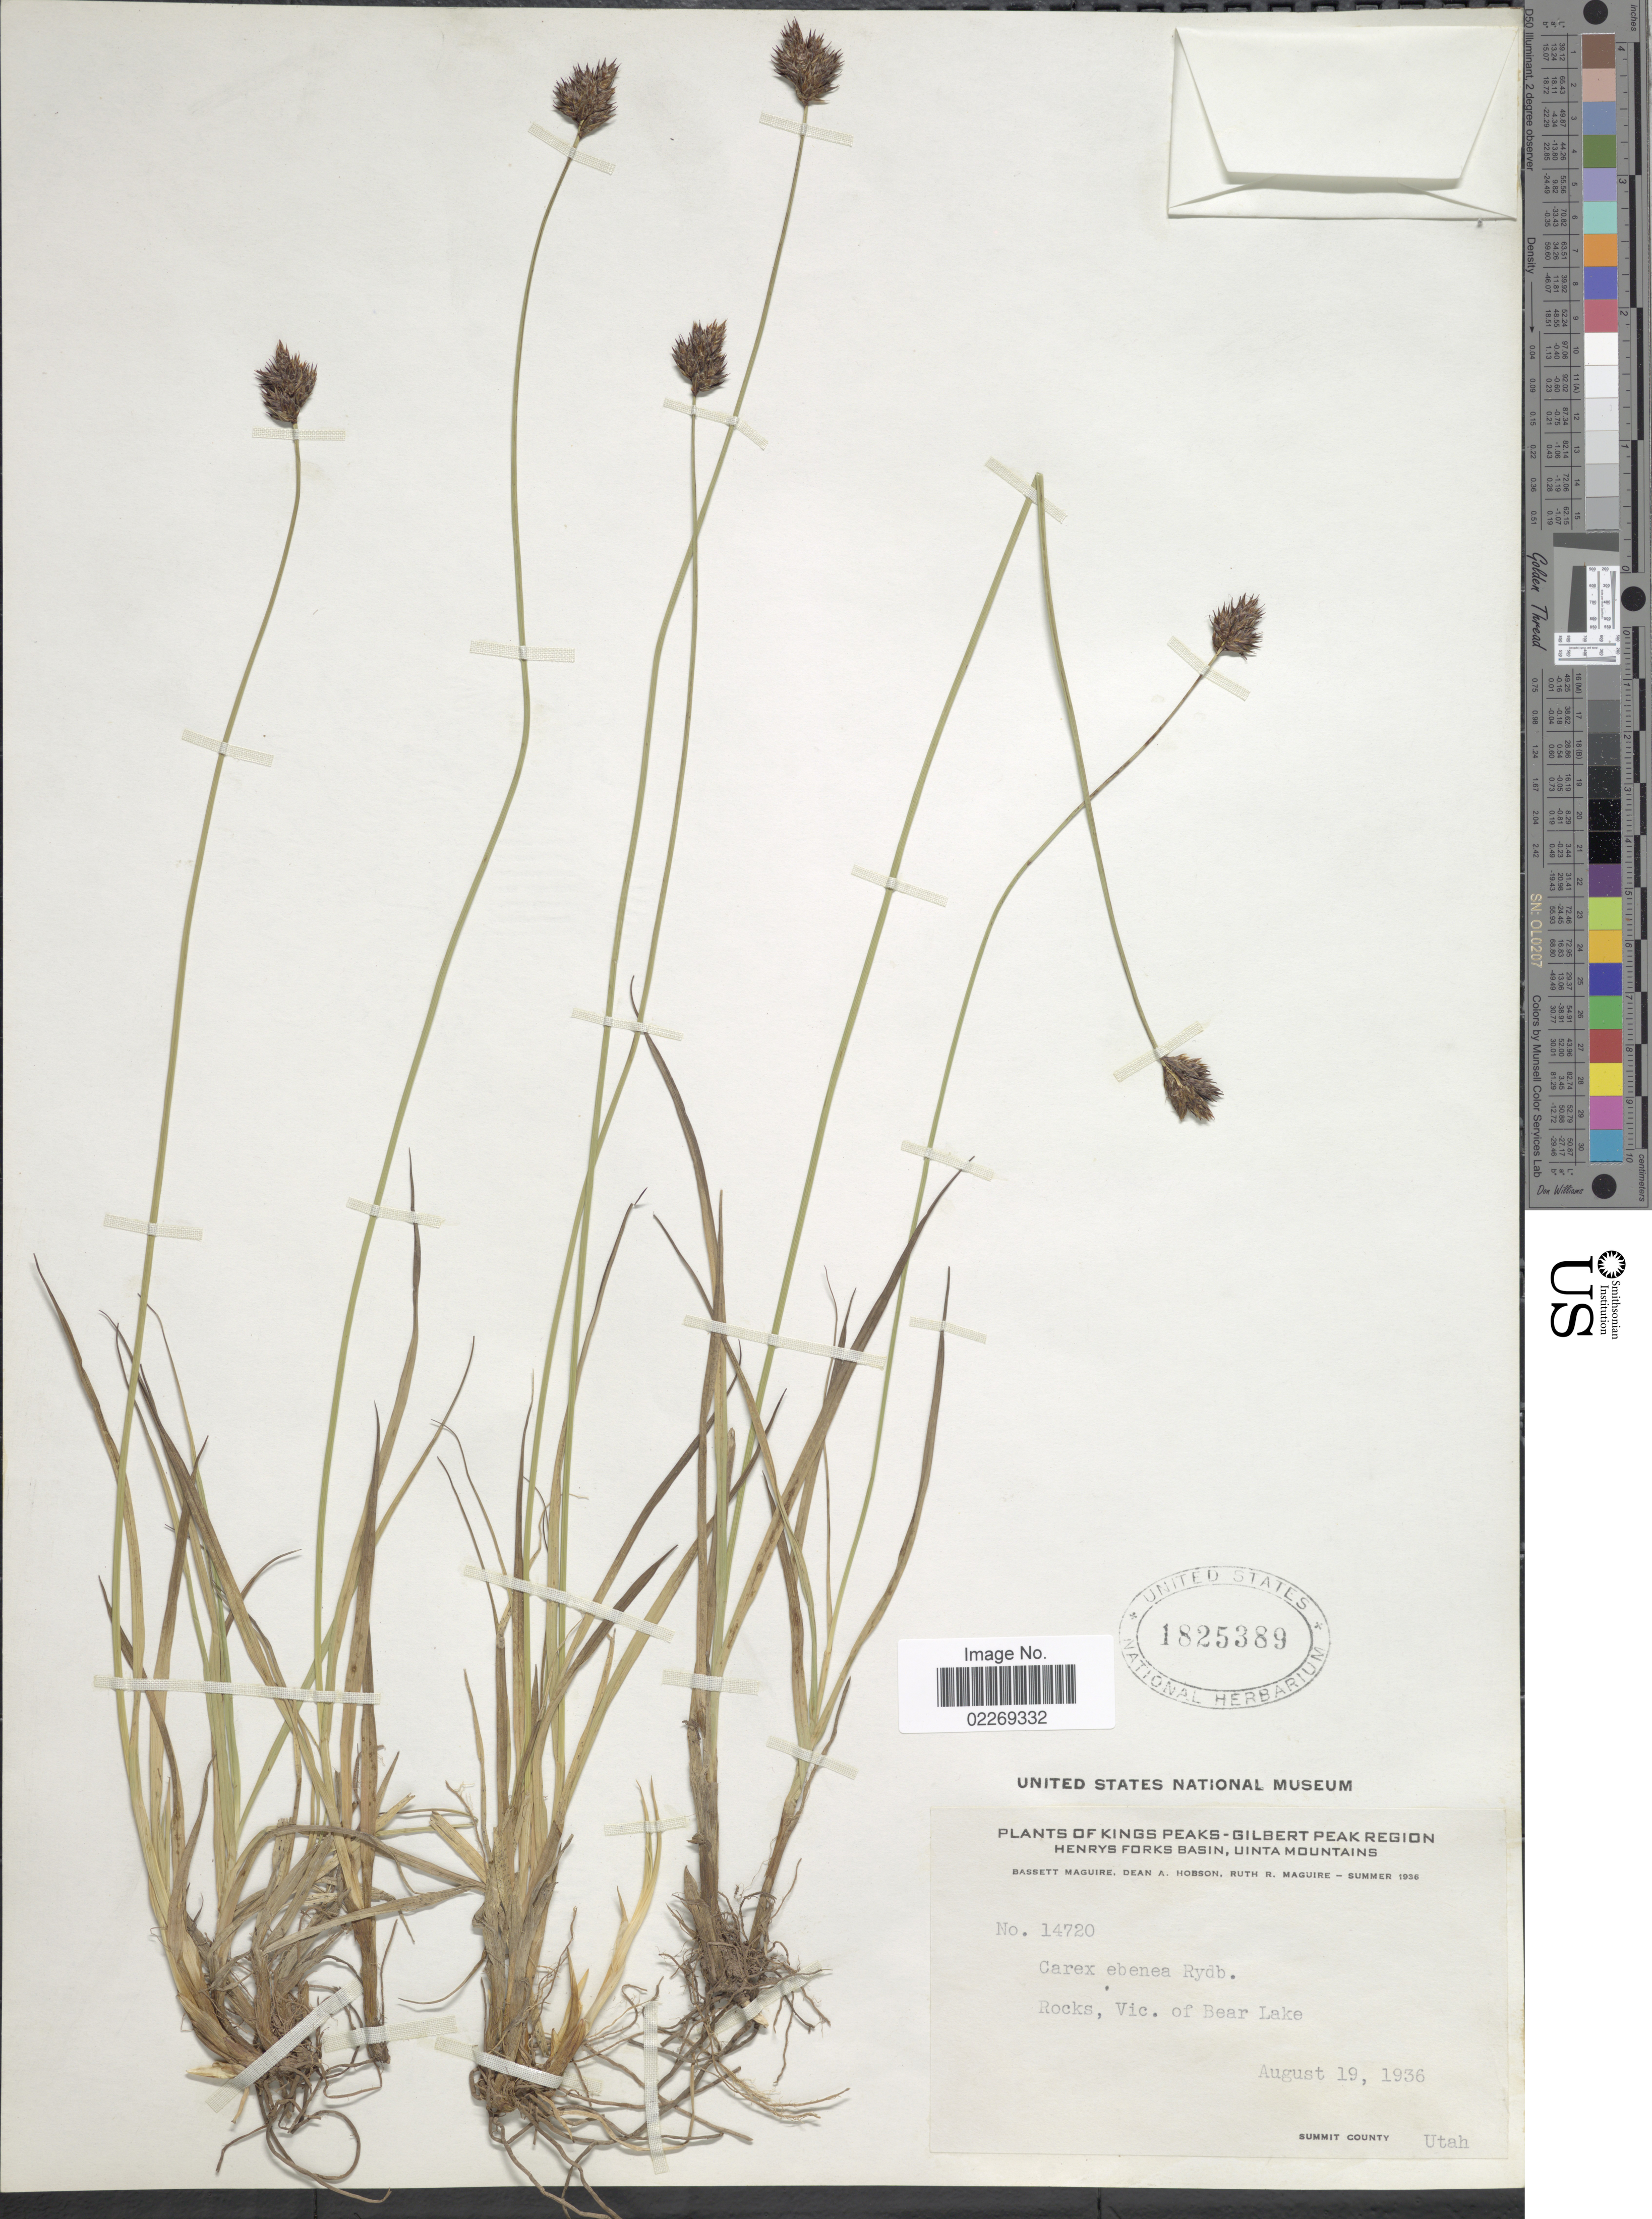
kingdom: Plantae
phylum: Tracheophyta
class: Liliopsida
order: Poales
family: Cyperaceae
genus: Carex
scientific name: Carex ebenea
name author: Rydb.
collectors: B. Maguire, D. Hobson & R. R. Maguire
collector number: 14720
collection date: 1936-08-19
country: United States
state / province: Utah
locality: Kings Peak - Gilbert Peak Region. Henrys Forks Basin, Uinta Mountains. Rocks, Vic. of Bear Lake. Summit County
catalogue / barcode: US 1825389